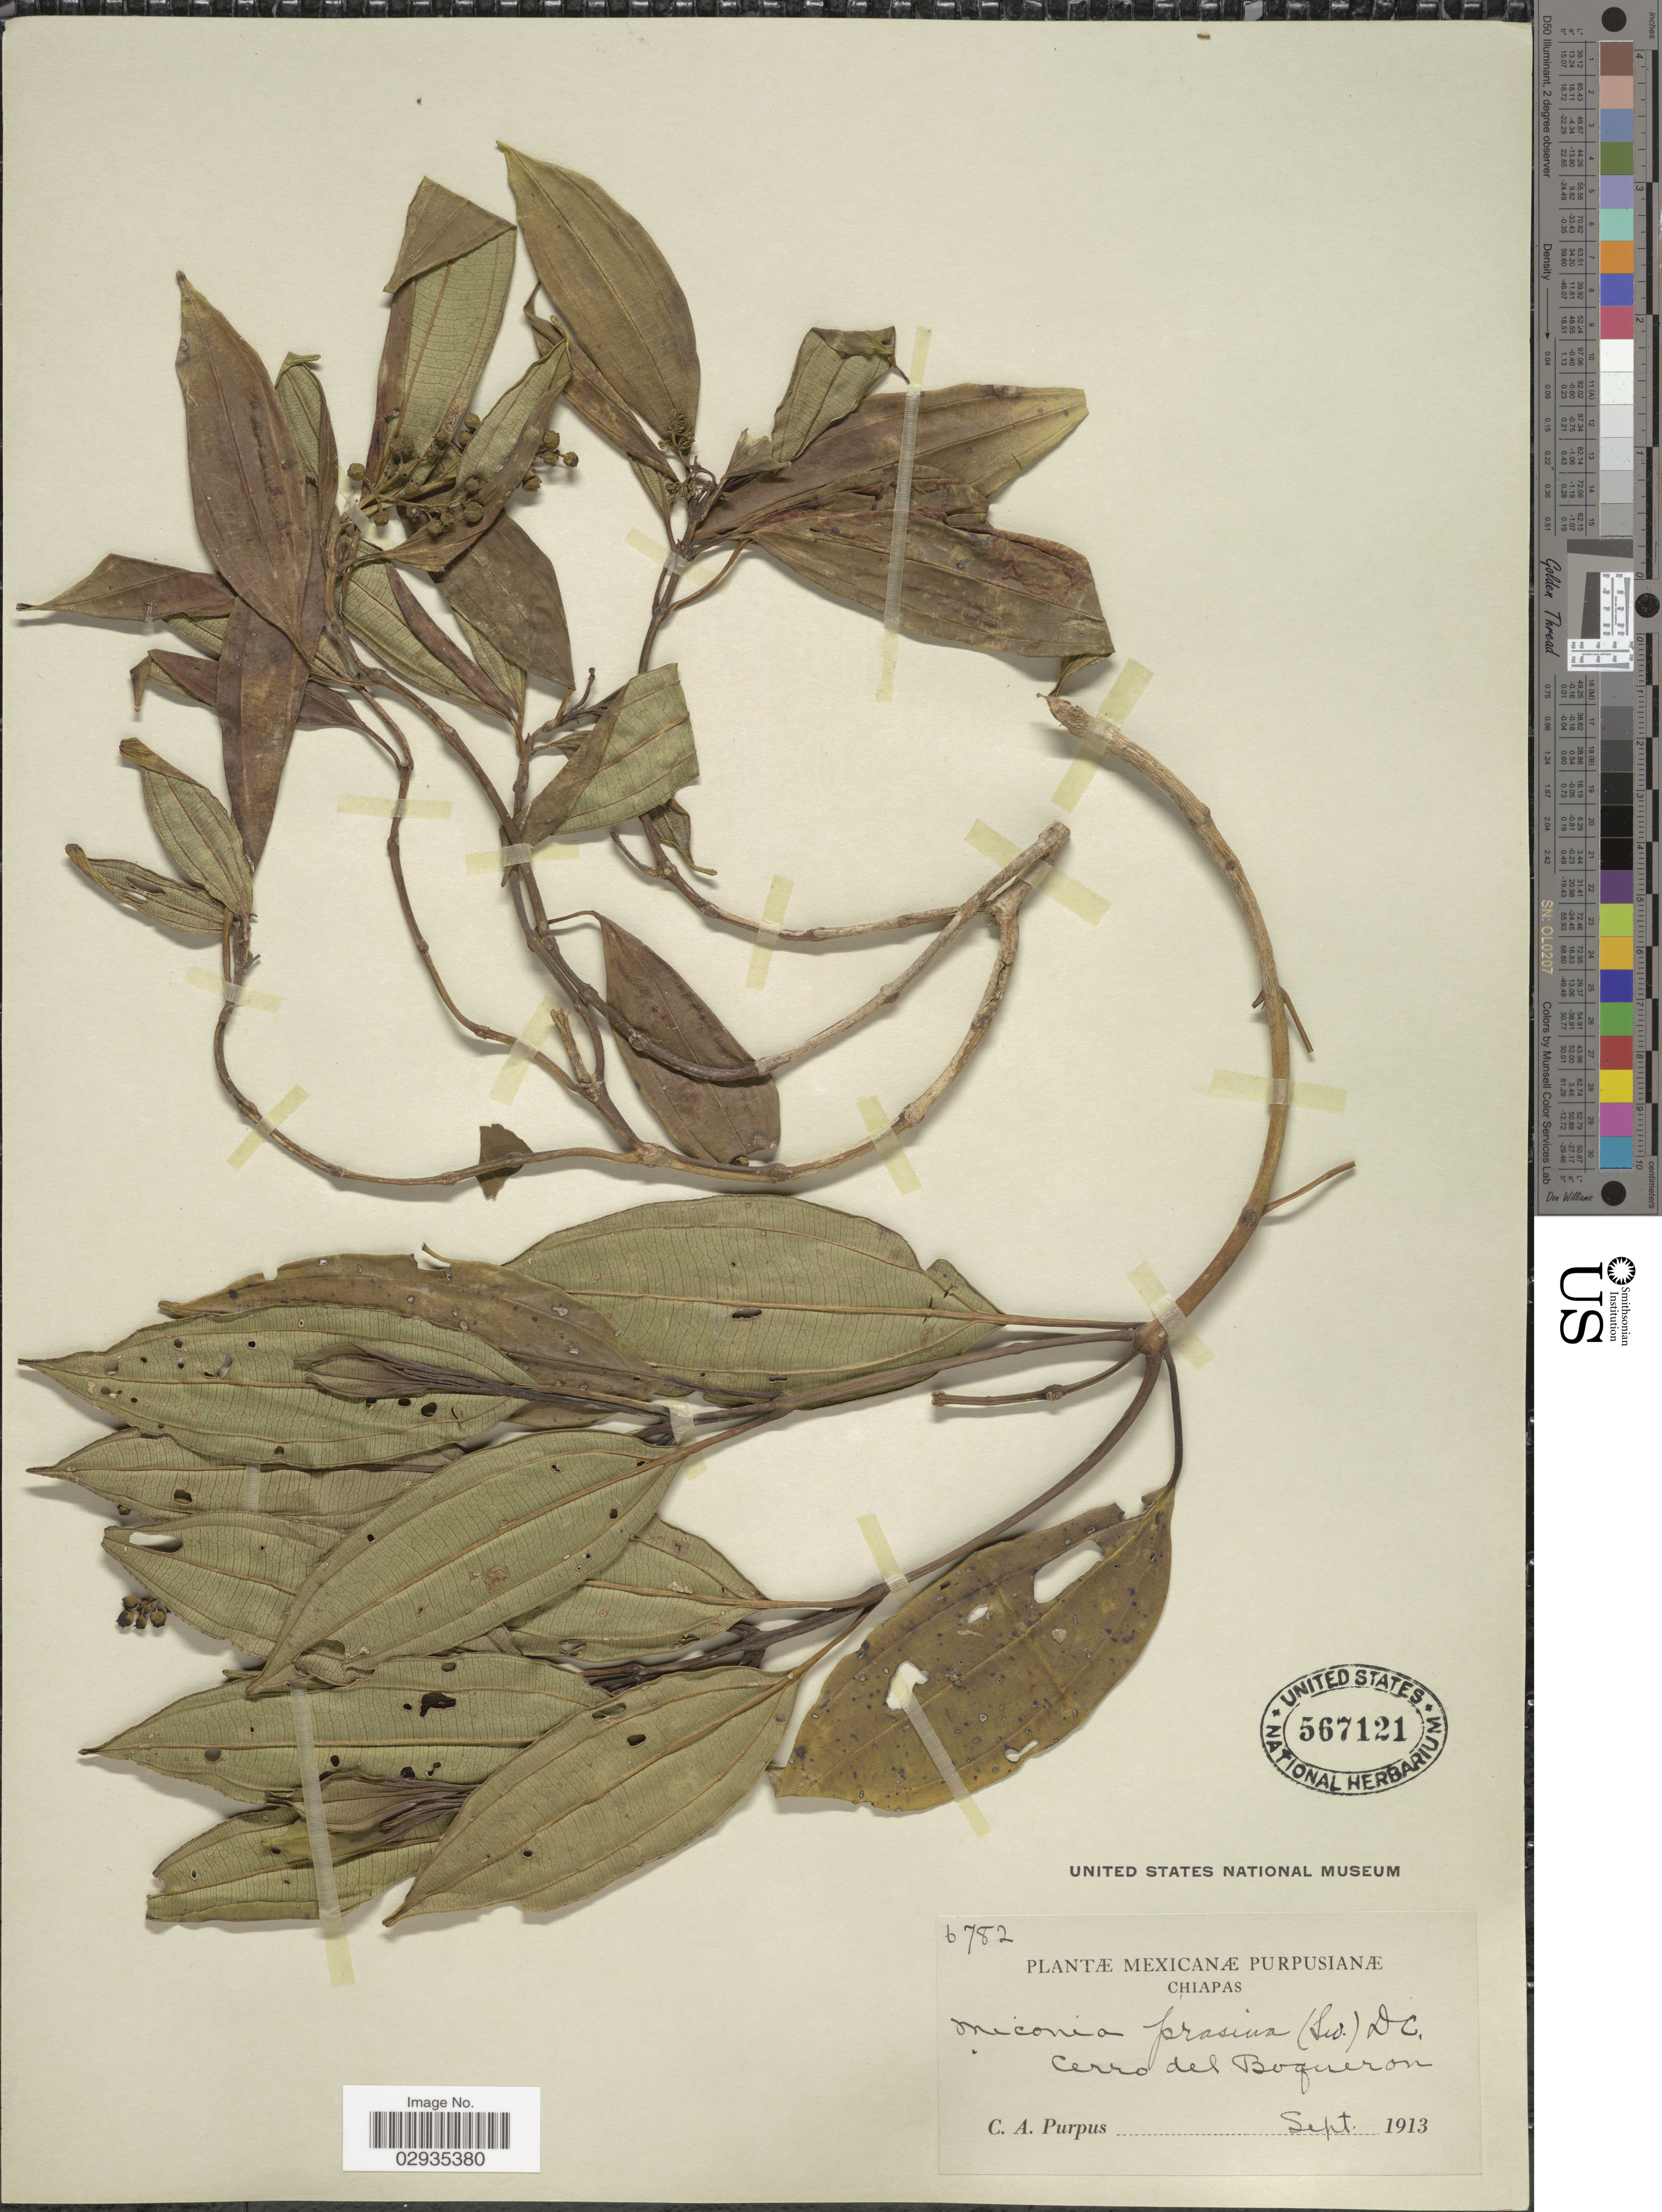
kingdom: Plantae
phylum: Tracheophyta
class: Magnoliopsida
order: Myrtales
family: Melastomataceae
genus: Miconia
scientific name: Miconia pinetorum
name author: Naudin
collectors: C. A. Purpus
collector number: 6782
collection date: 1913-09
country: Mexico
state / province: Chiapas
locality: Cerro del Boqueron.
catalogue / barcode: US 567121